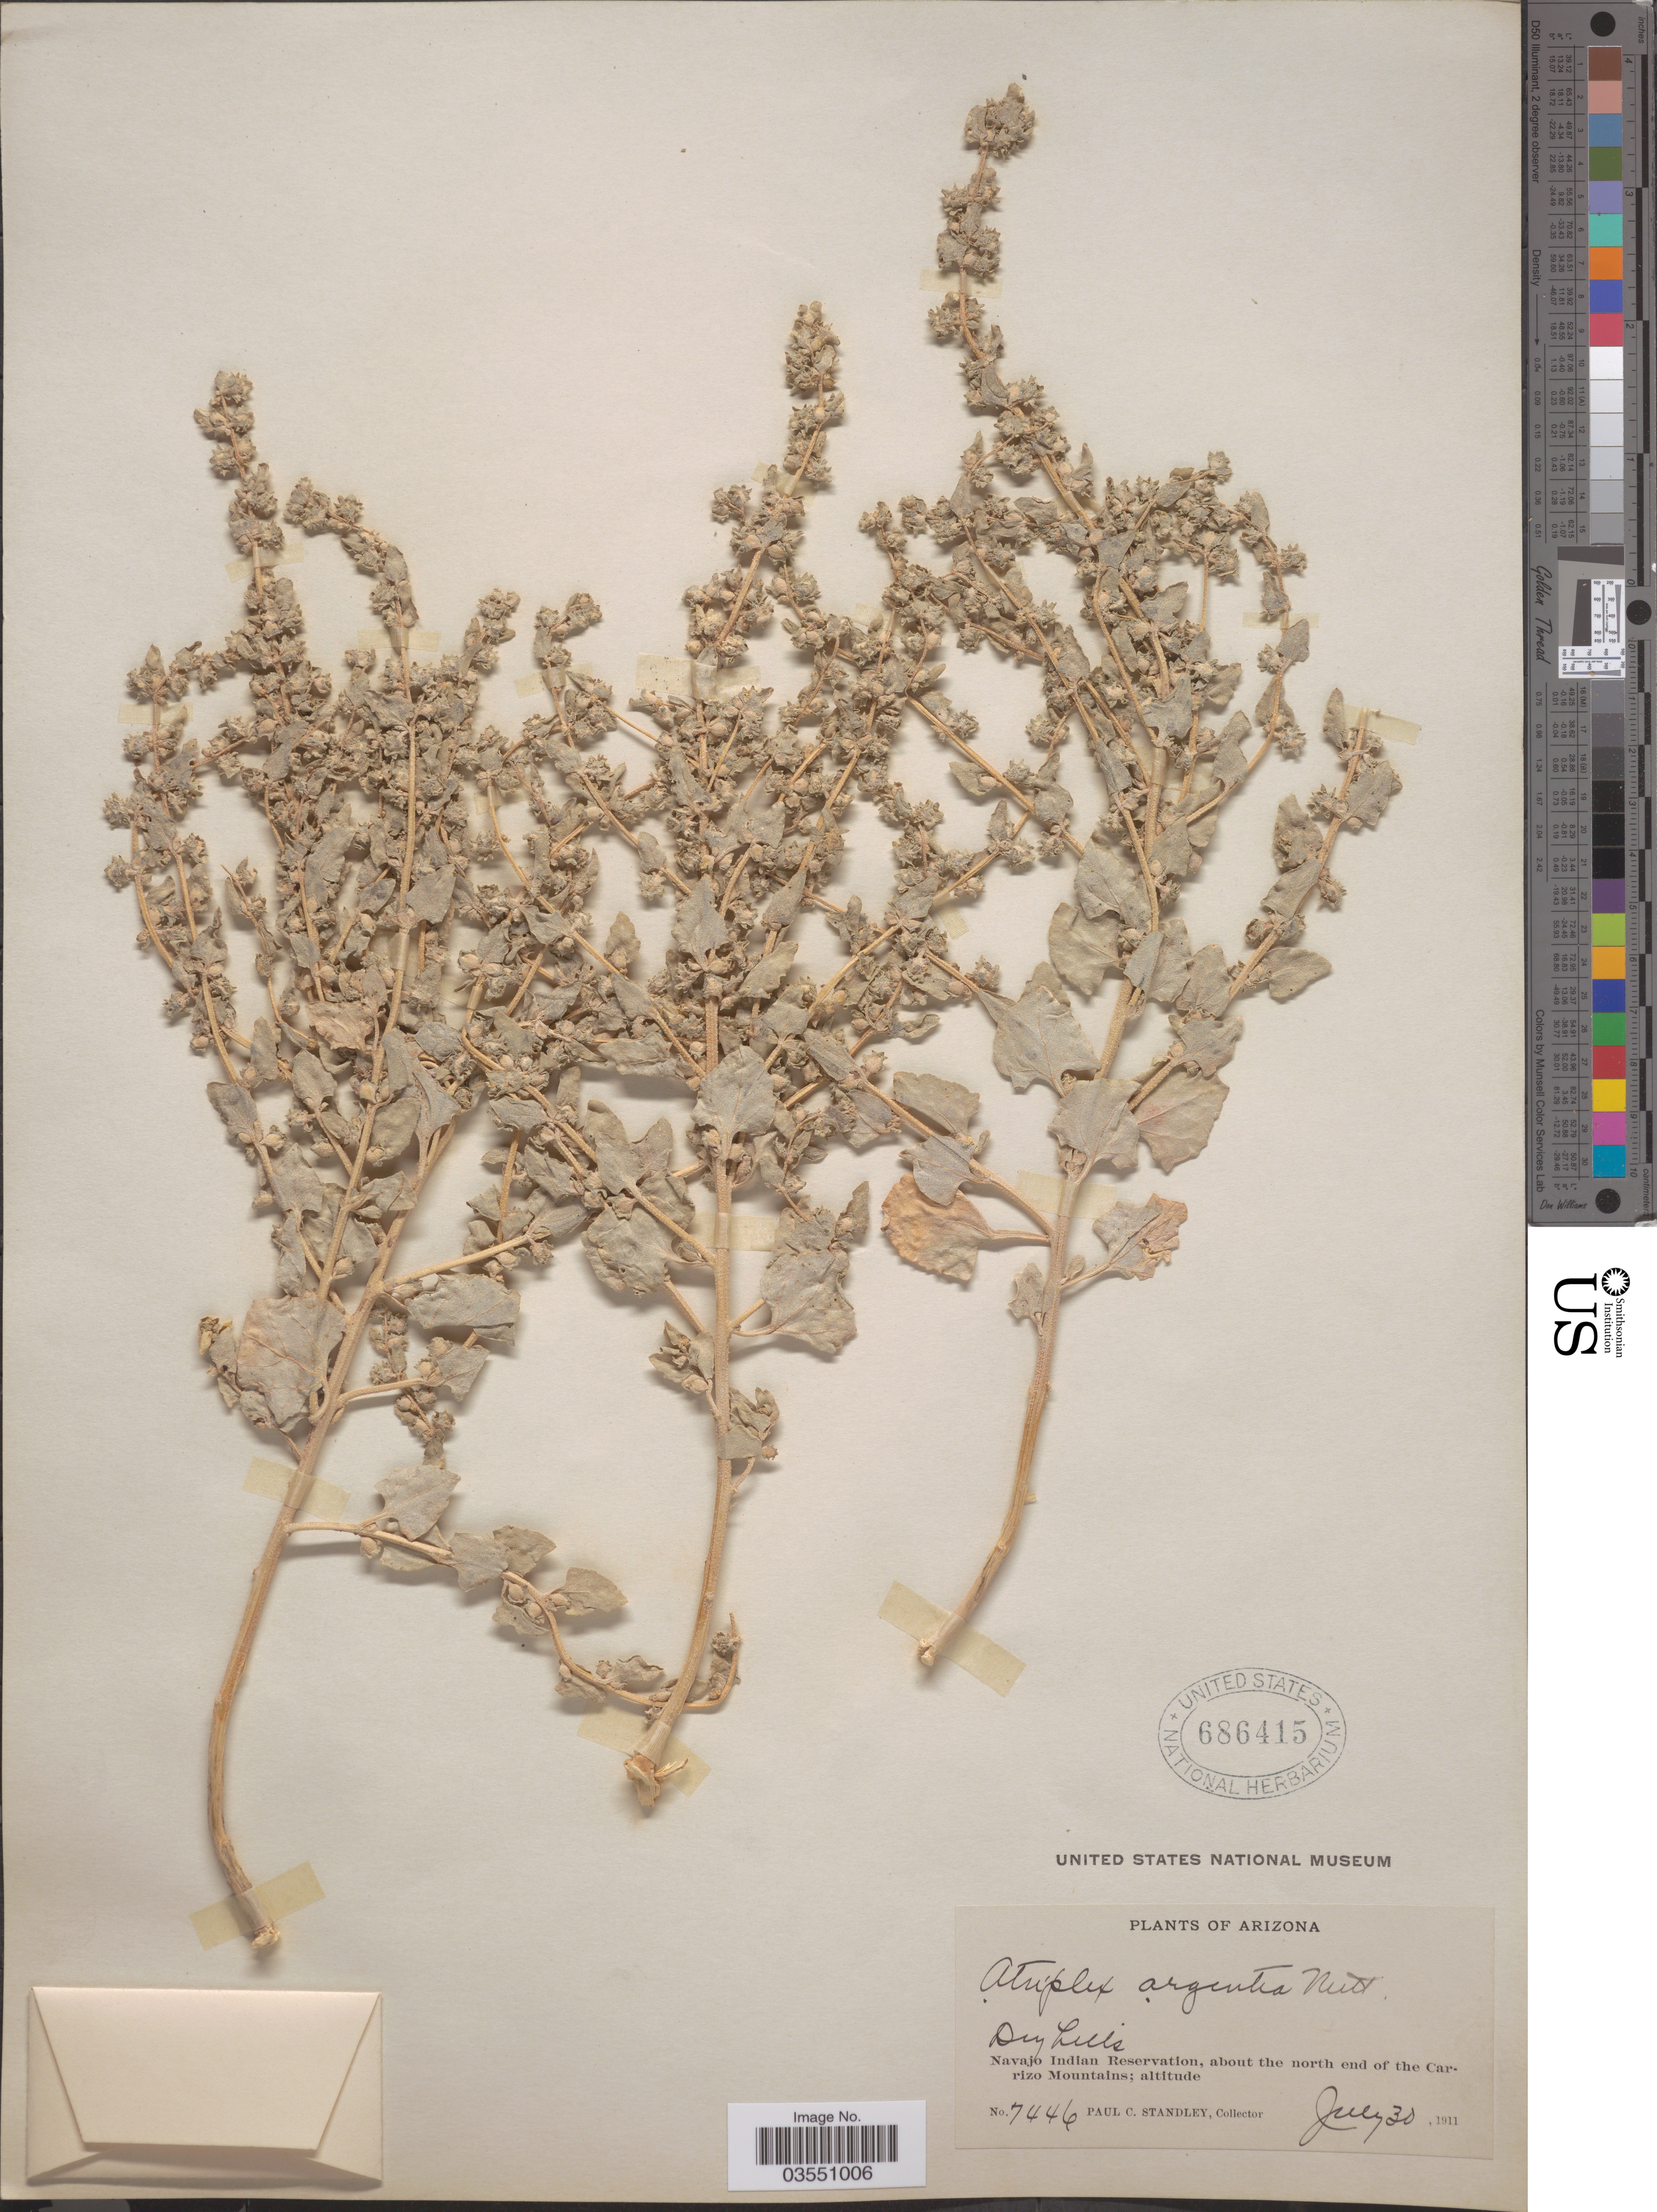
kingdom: Plantae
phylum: Tracheophyta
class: Magnoliopsida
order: Caryophyllales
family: Amaranthaceae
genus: Atriplex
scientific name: Atriplex argentea var. expansa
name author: (S. Watson) S.L. Welsh & Reveal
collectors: P. C. Standley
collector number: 7446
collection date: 1911-07-30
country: United States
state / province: Arizona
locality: Navajo Indian Reservation, about the north end of the Carrizo Mountains.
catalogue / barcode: US 686415